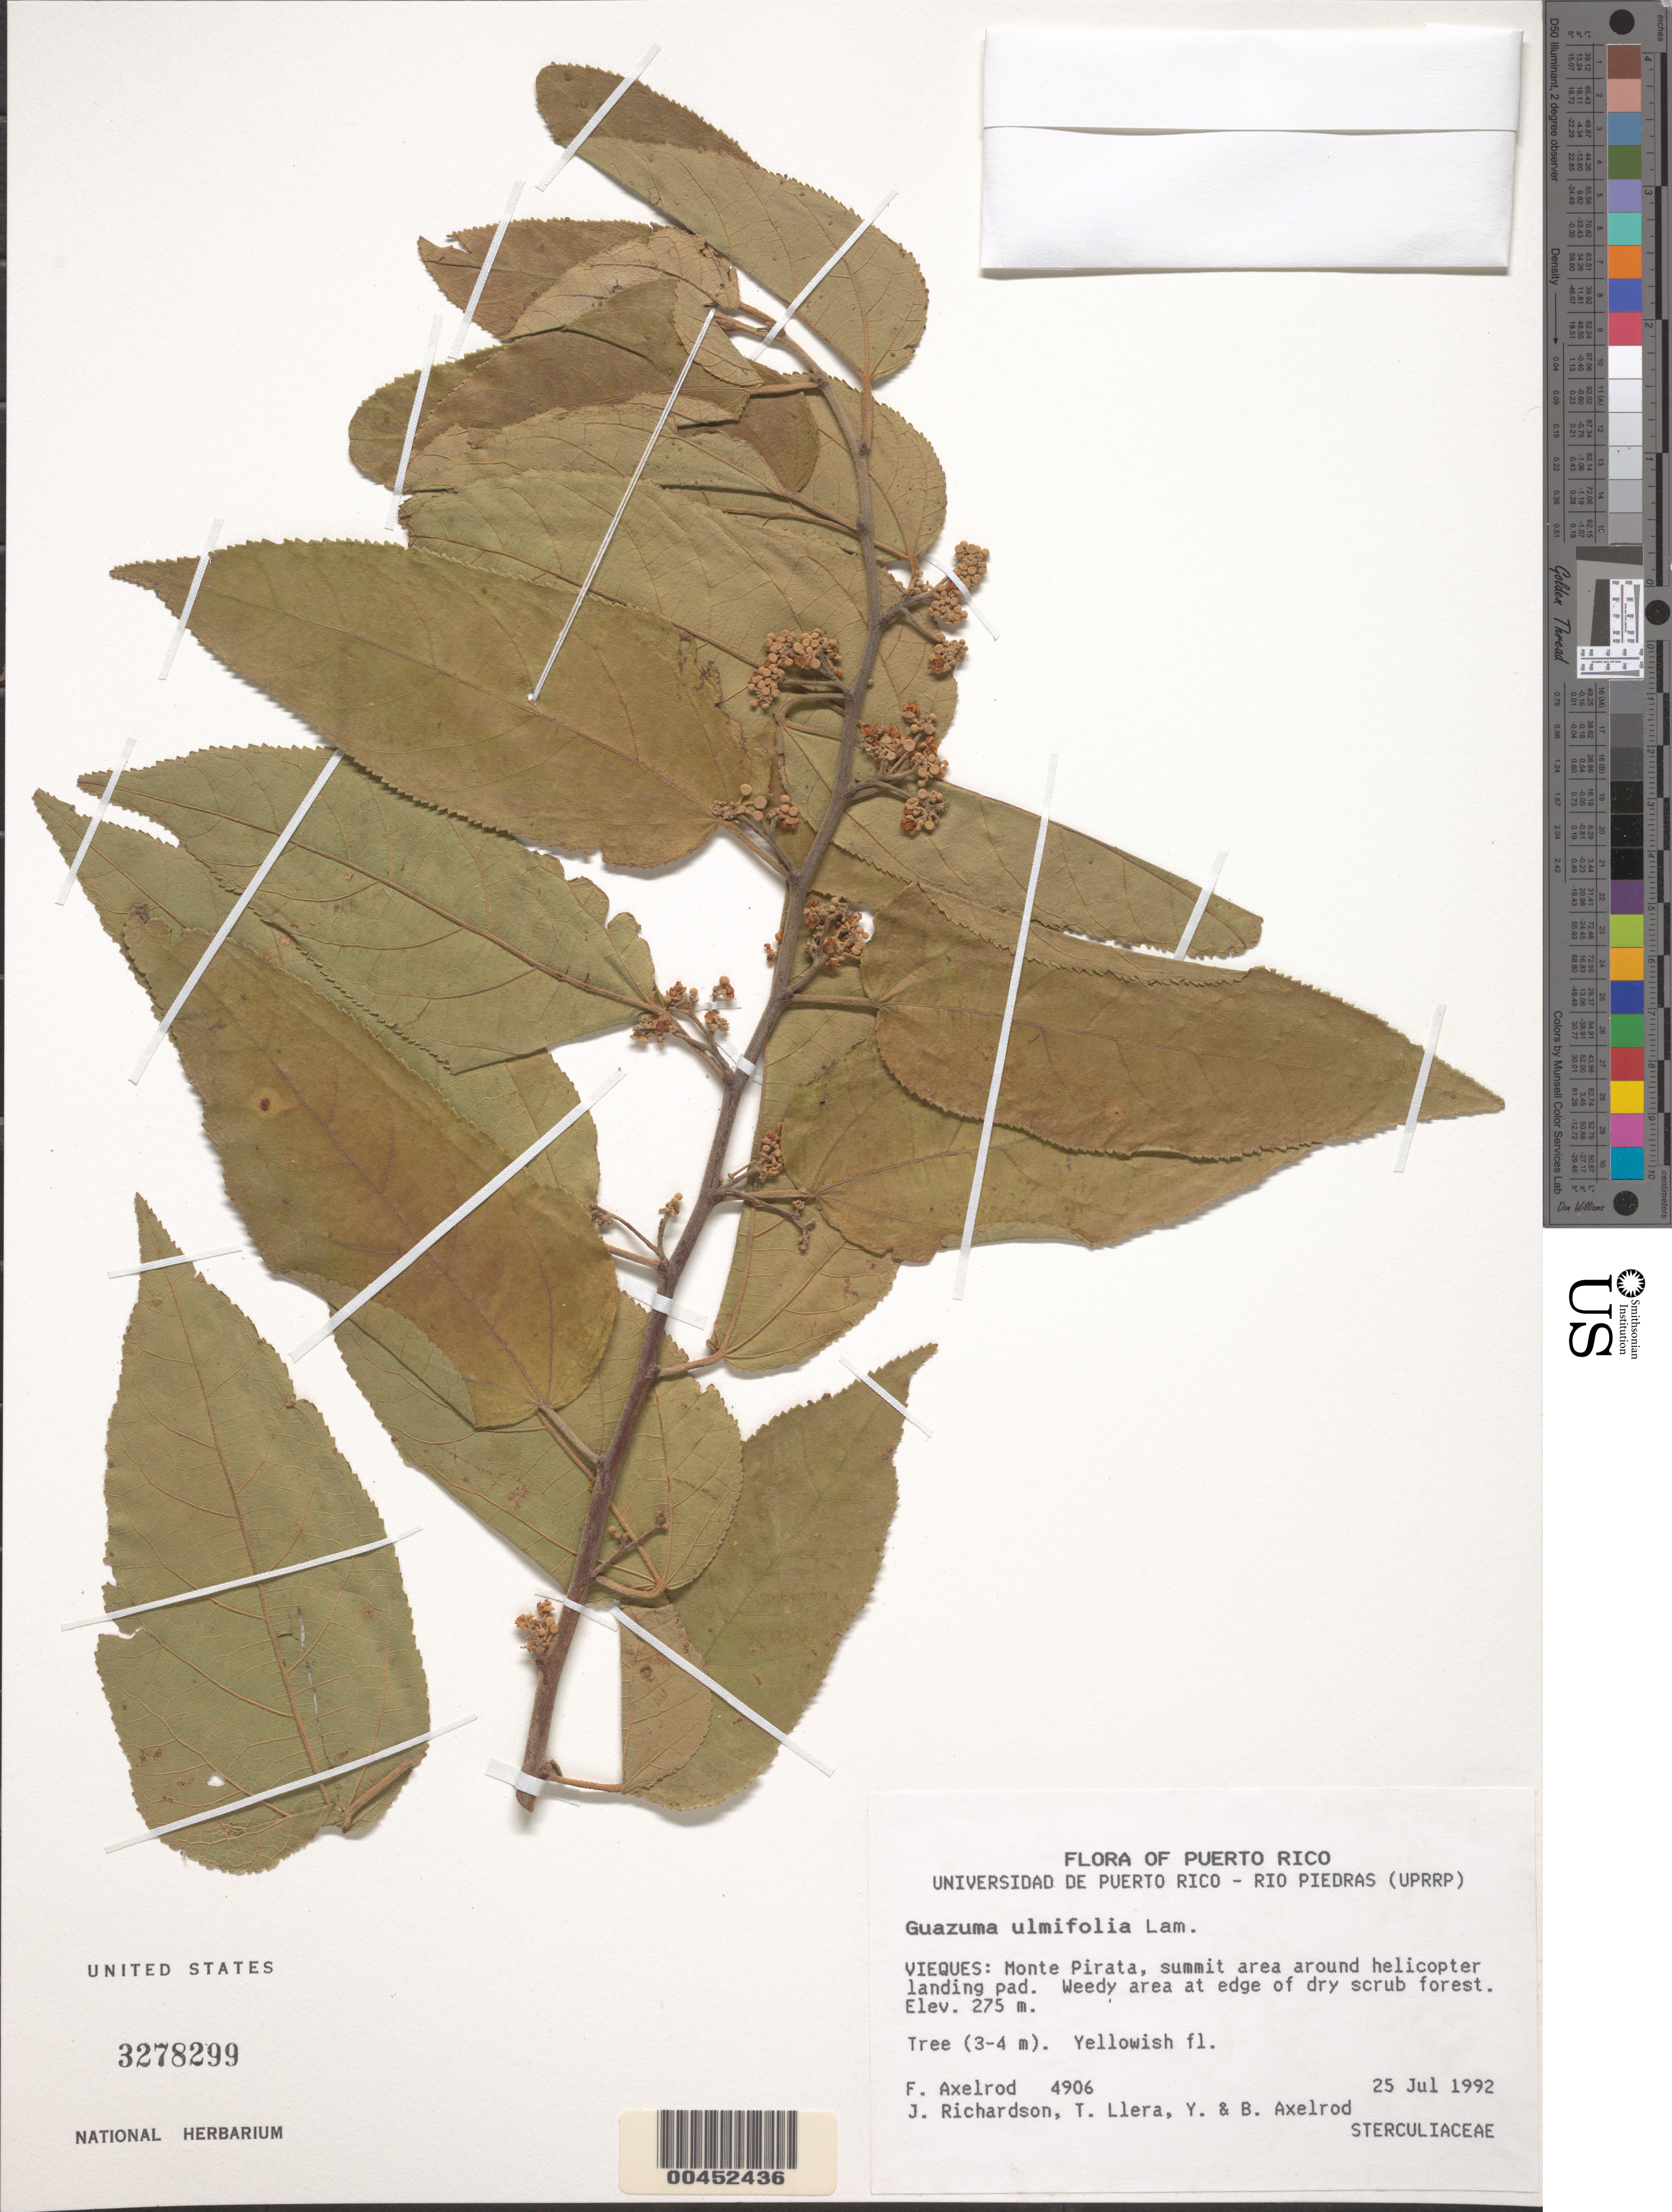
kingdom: Plantae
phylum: Tracheophyta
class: Magnoliopsida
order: Malvales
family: Malvaceae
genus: Guazuma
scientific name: Guazuma ulmifolia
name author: Lam.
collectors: F. S. Axelrod, J. Richardson, T. Llera & B. Axelrod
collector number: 4906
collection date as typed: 25 Jul 1992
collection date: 1992-07-25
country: Puerto Rico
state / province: Vieques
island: Vieques Island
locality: Monte Pirata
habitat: weedy area at edge of dry scrub forest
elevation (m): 275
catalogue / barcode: US 3278299